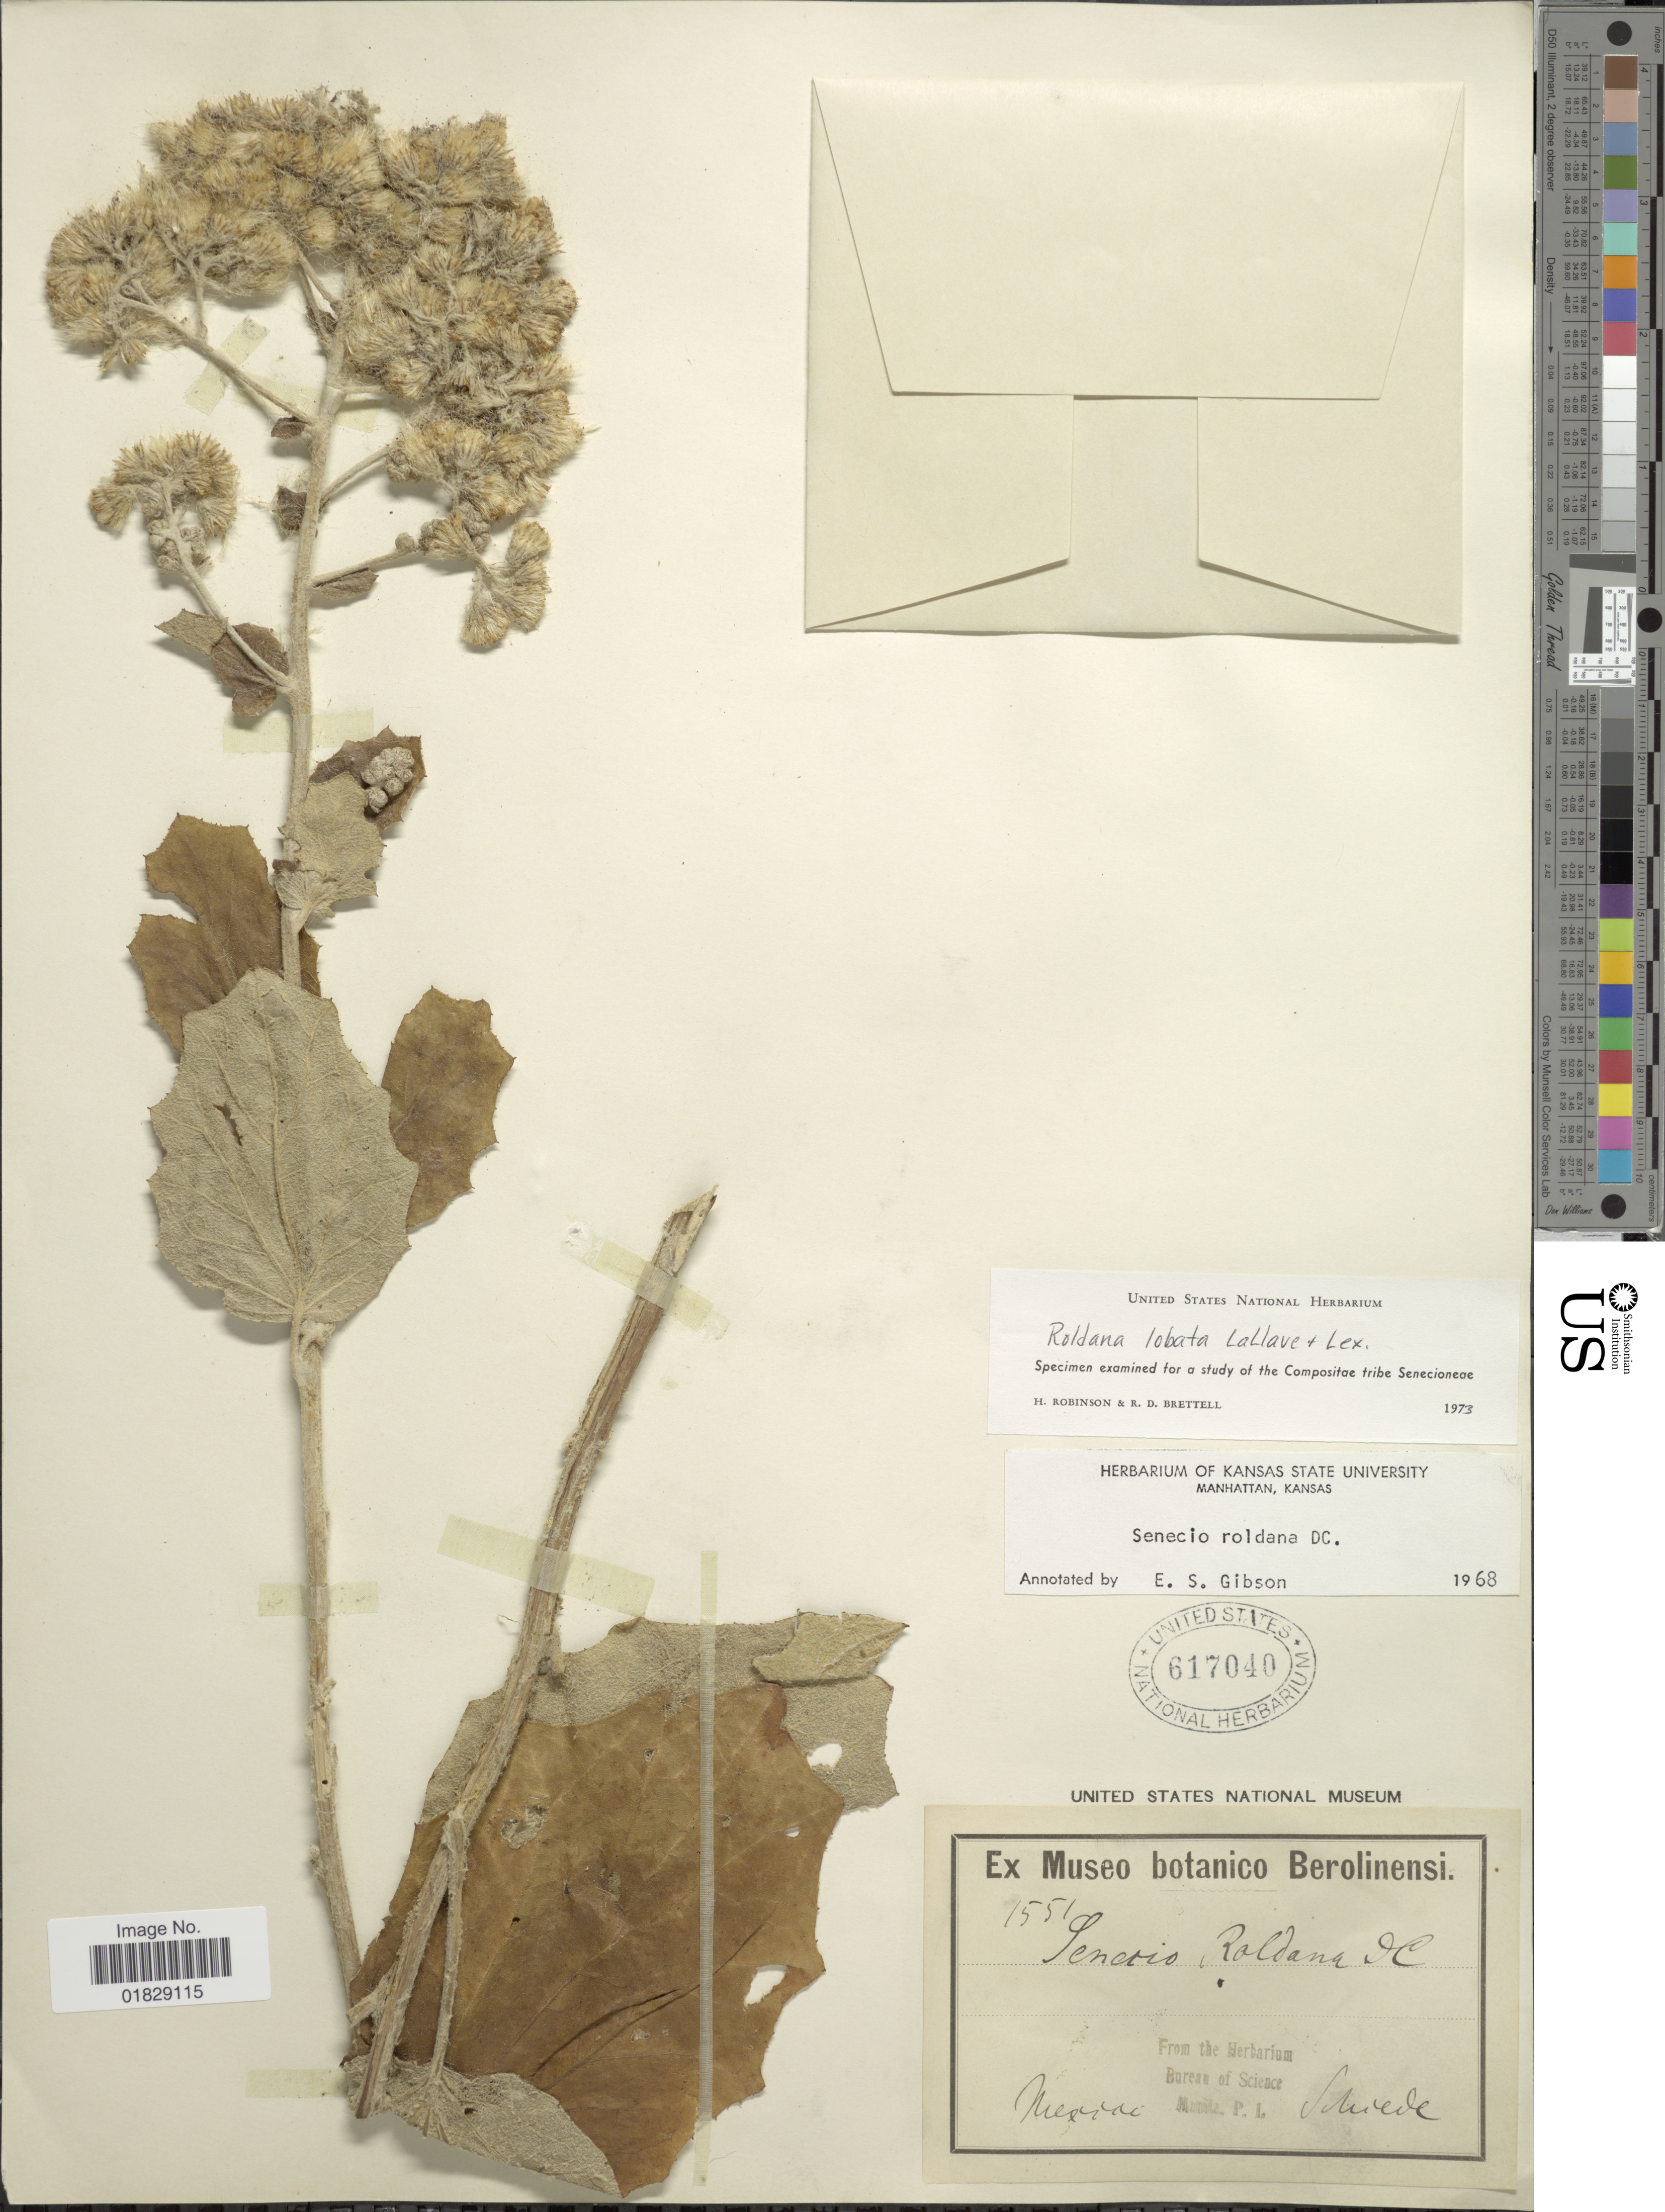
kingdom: Plantae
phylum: Tracheophyta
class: Magnoliopsida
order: Asterales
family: Asteraceae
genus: Roldana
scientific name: Roldana lobata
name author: La Llave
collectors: Schiede, --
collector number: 1551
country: Mexico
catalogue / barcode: US 617040